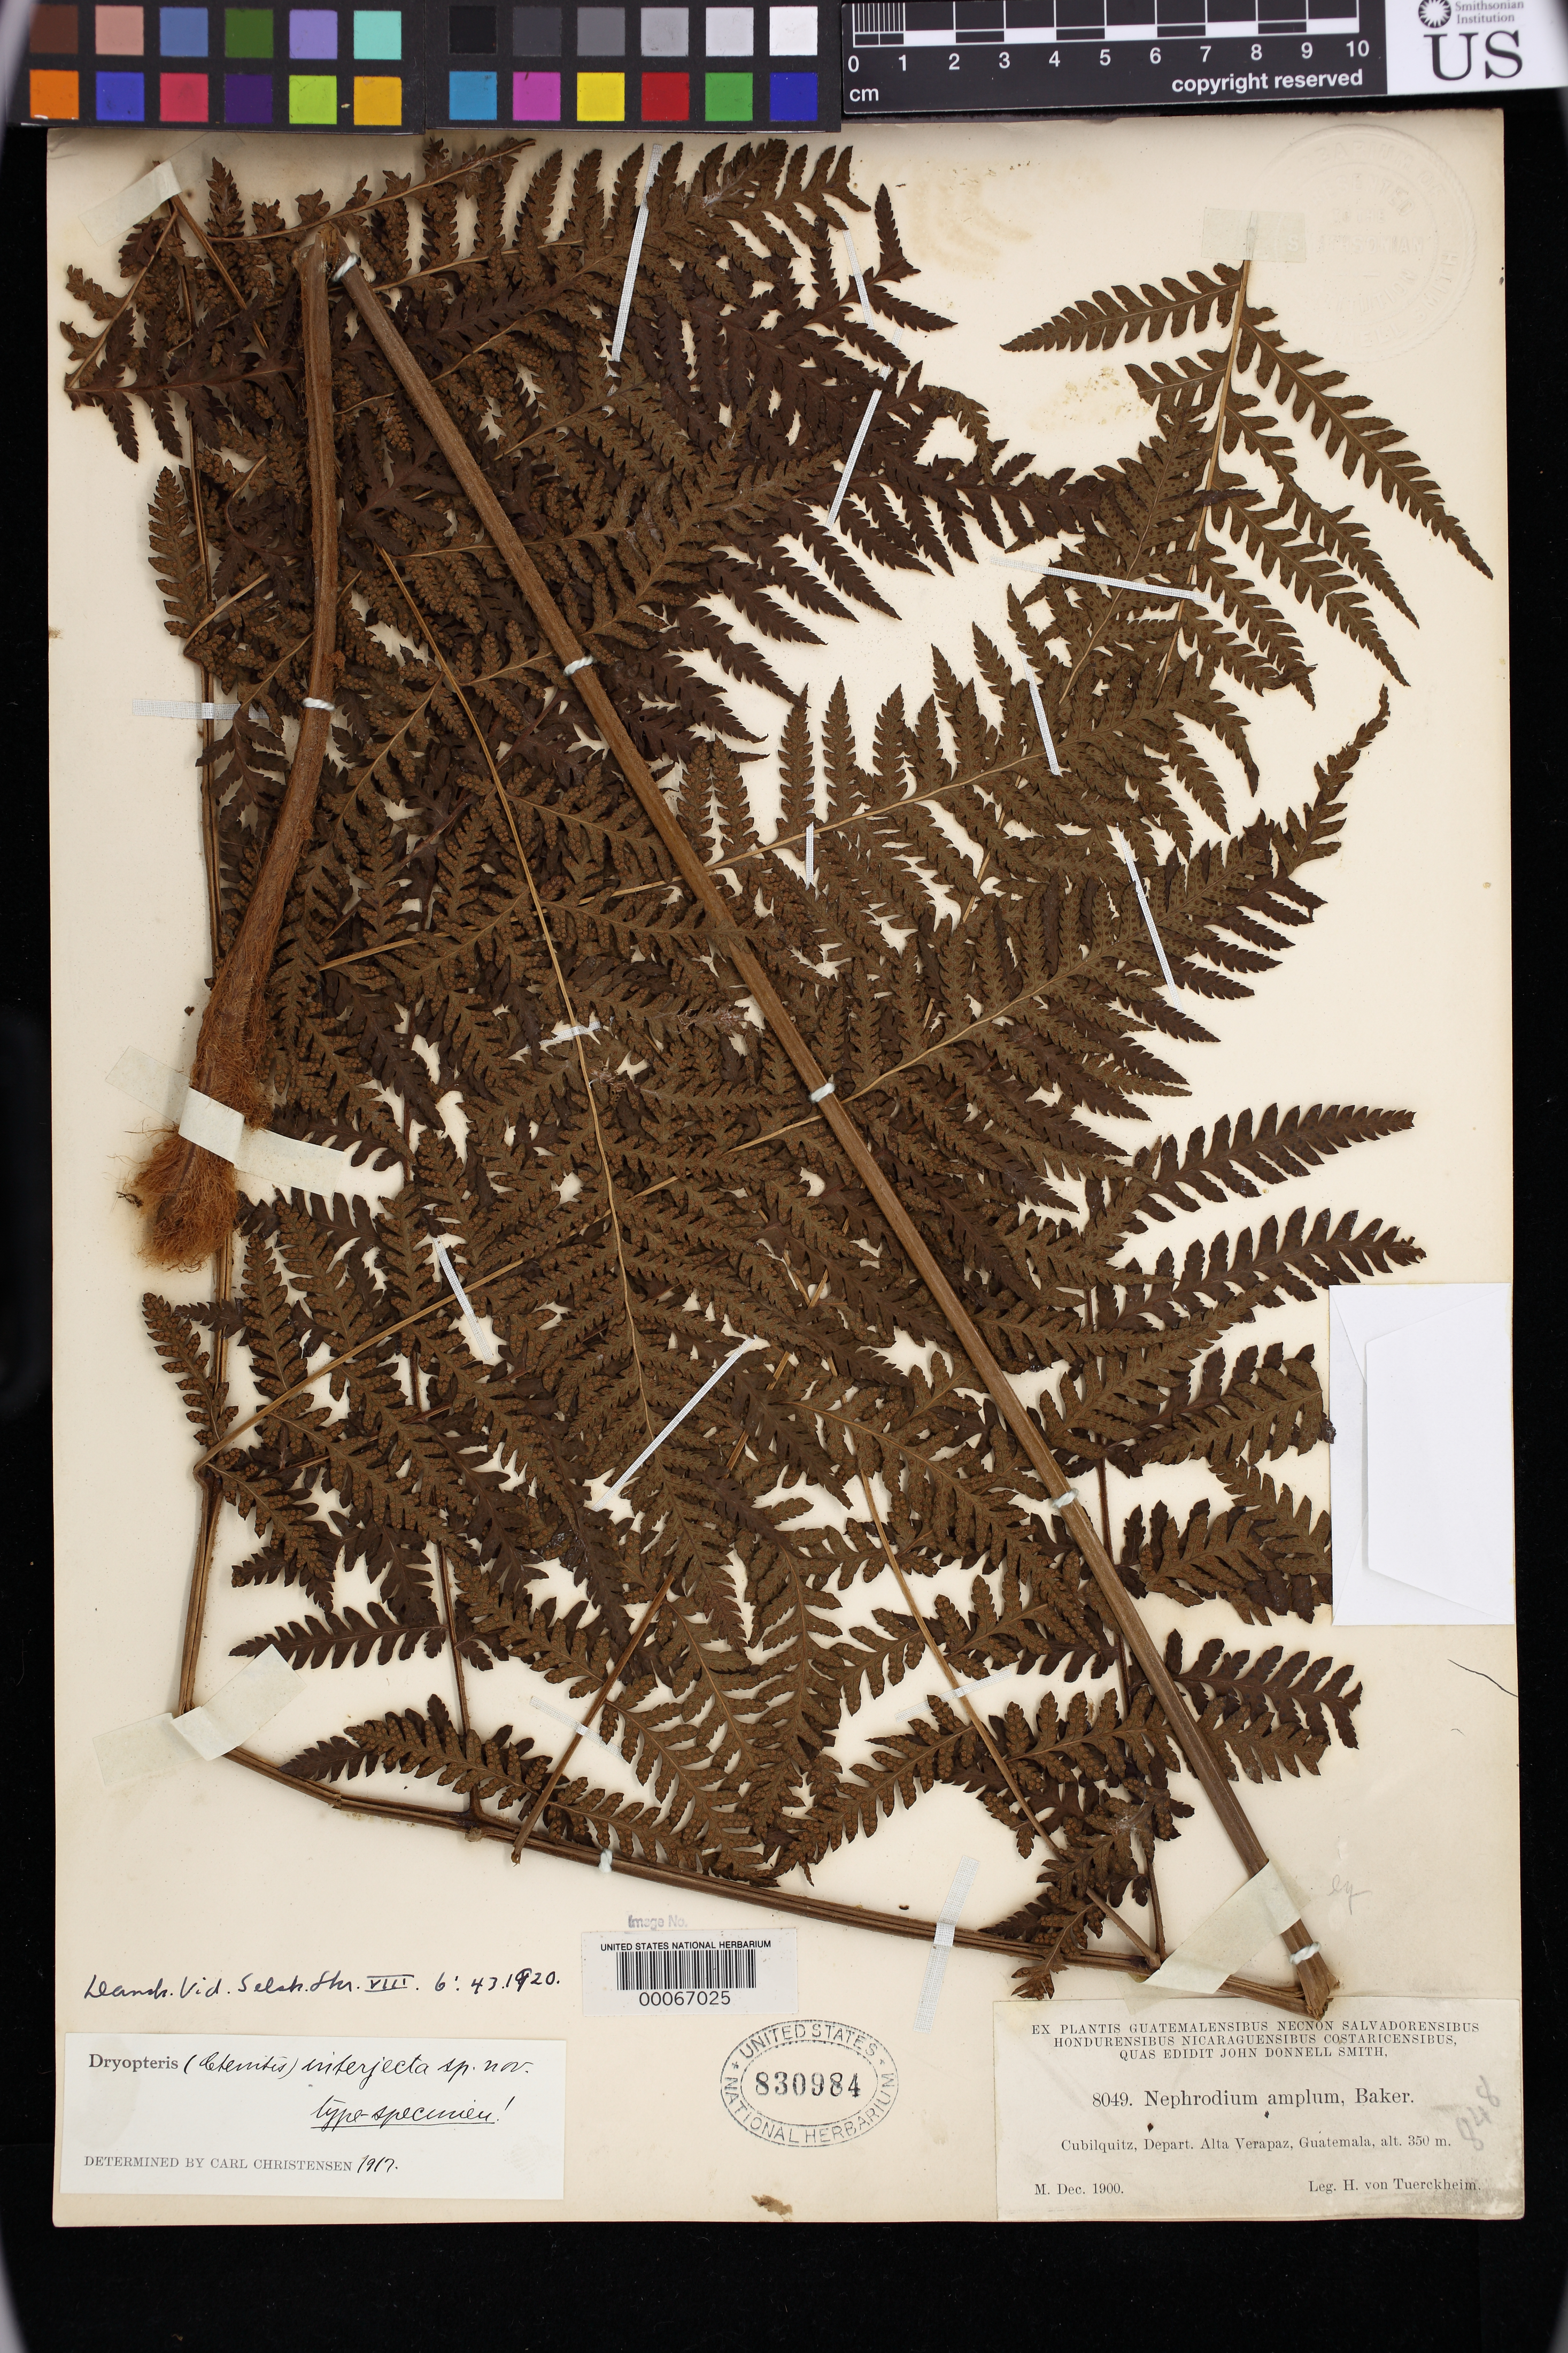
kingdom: Plantae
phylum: Tracheophyta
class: Polypodiopsida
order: Polypodiales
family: Dryopteridaceae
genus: Dryopteris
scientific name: Dryopteris interjecta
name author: C. Chr.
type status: Holotype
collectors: H. von Türckheim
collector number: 8049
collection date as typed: Dec 1900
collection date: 1900-12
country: Guatemala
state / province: Alta Verapaz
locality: Cubilquitz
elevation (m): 350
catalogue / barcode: US 830984